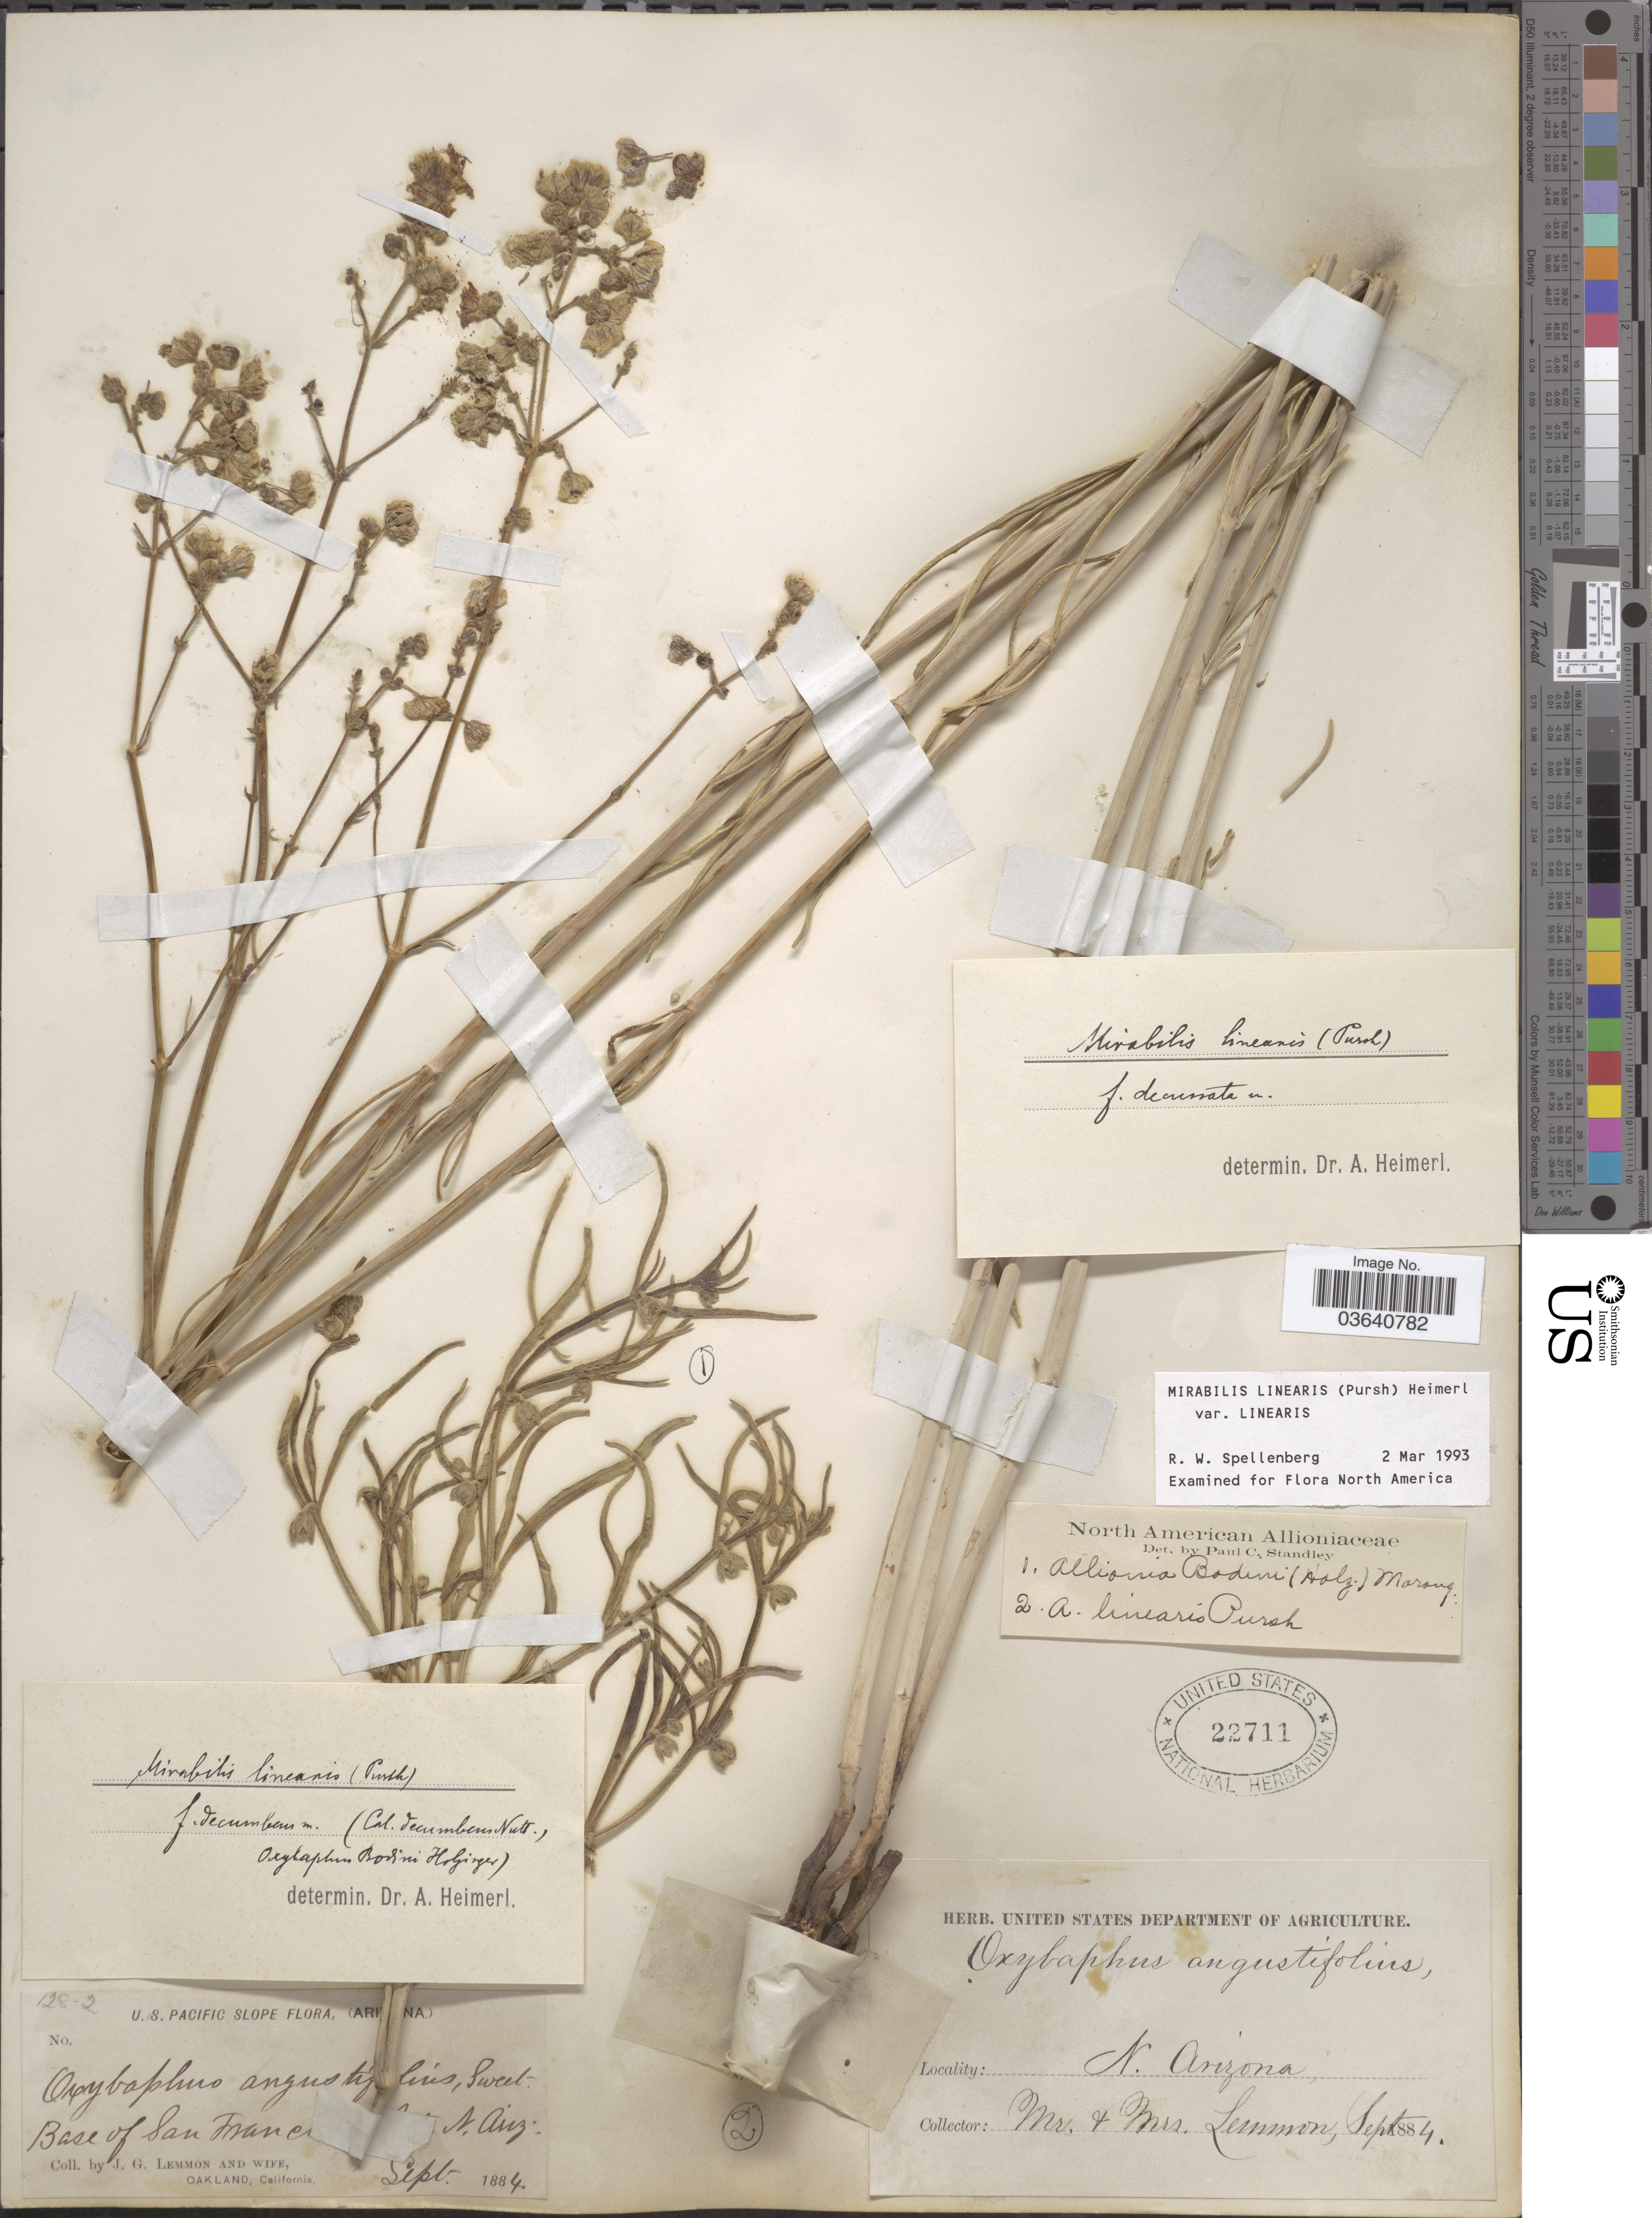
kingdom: Plantae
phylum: Tracheophyta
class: Magnoliopsida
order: Caryophyllales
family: Nyctaginaceae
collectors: J. Lemmon & Mrs. J. G. Lemmon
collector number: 128-2?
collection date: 1884-09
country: United States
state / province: Arizona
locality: U.S. Pacific Slope, Base of San Franc [illegible text] N. Ariz.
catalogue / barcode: US 22711